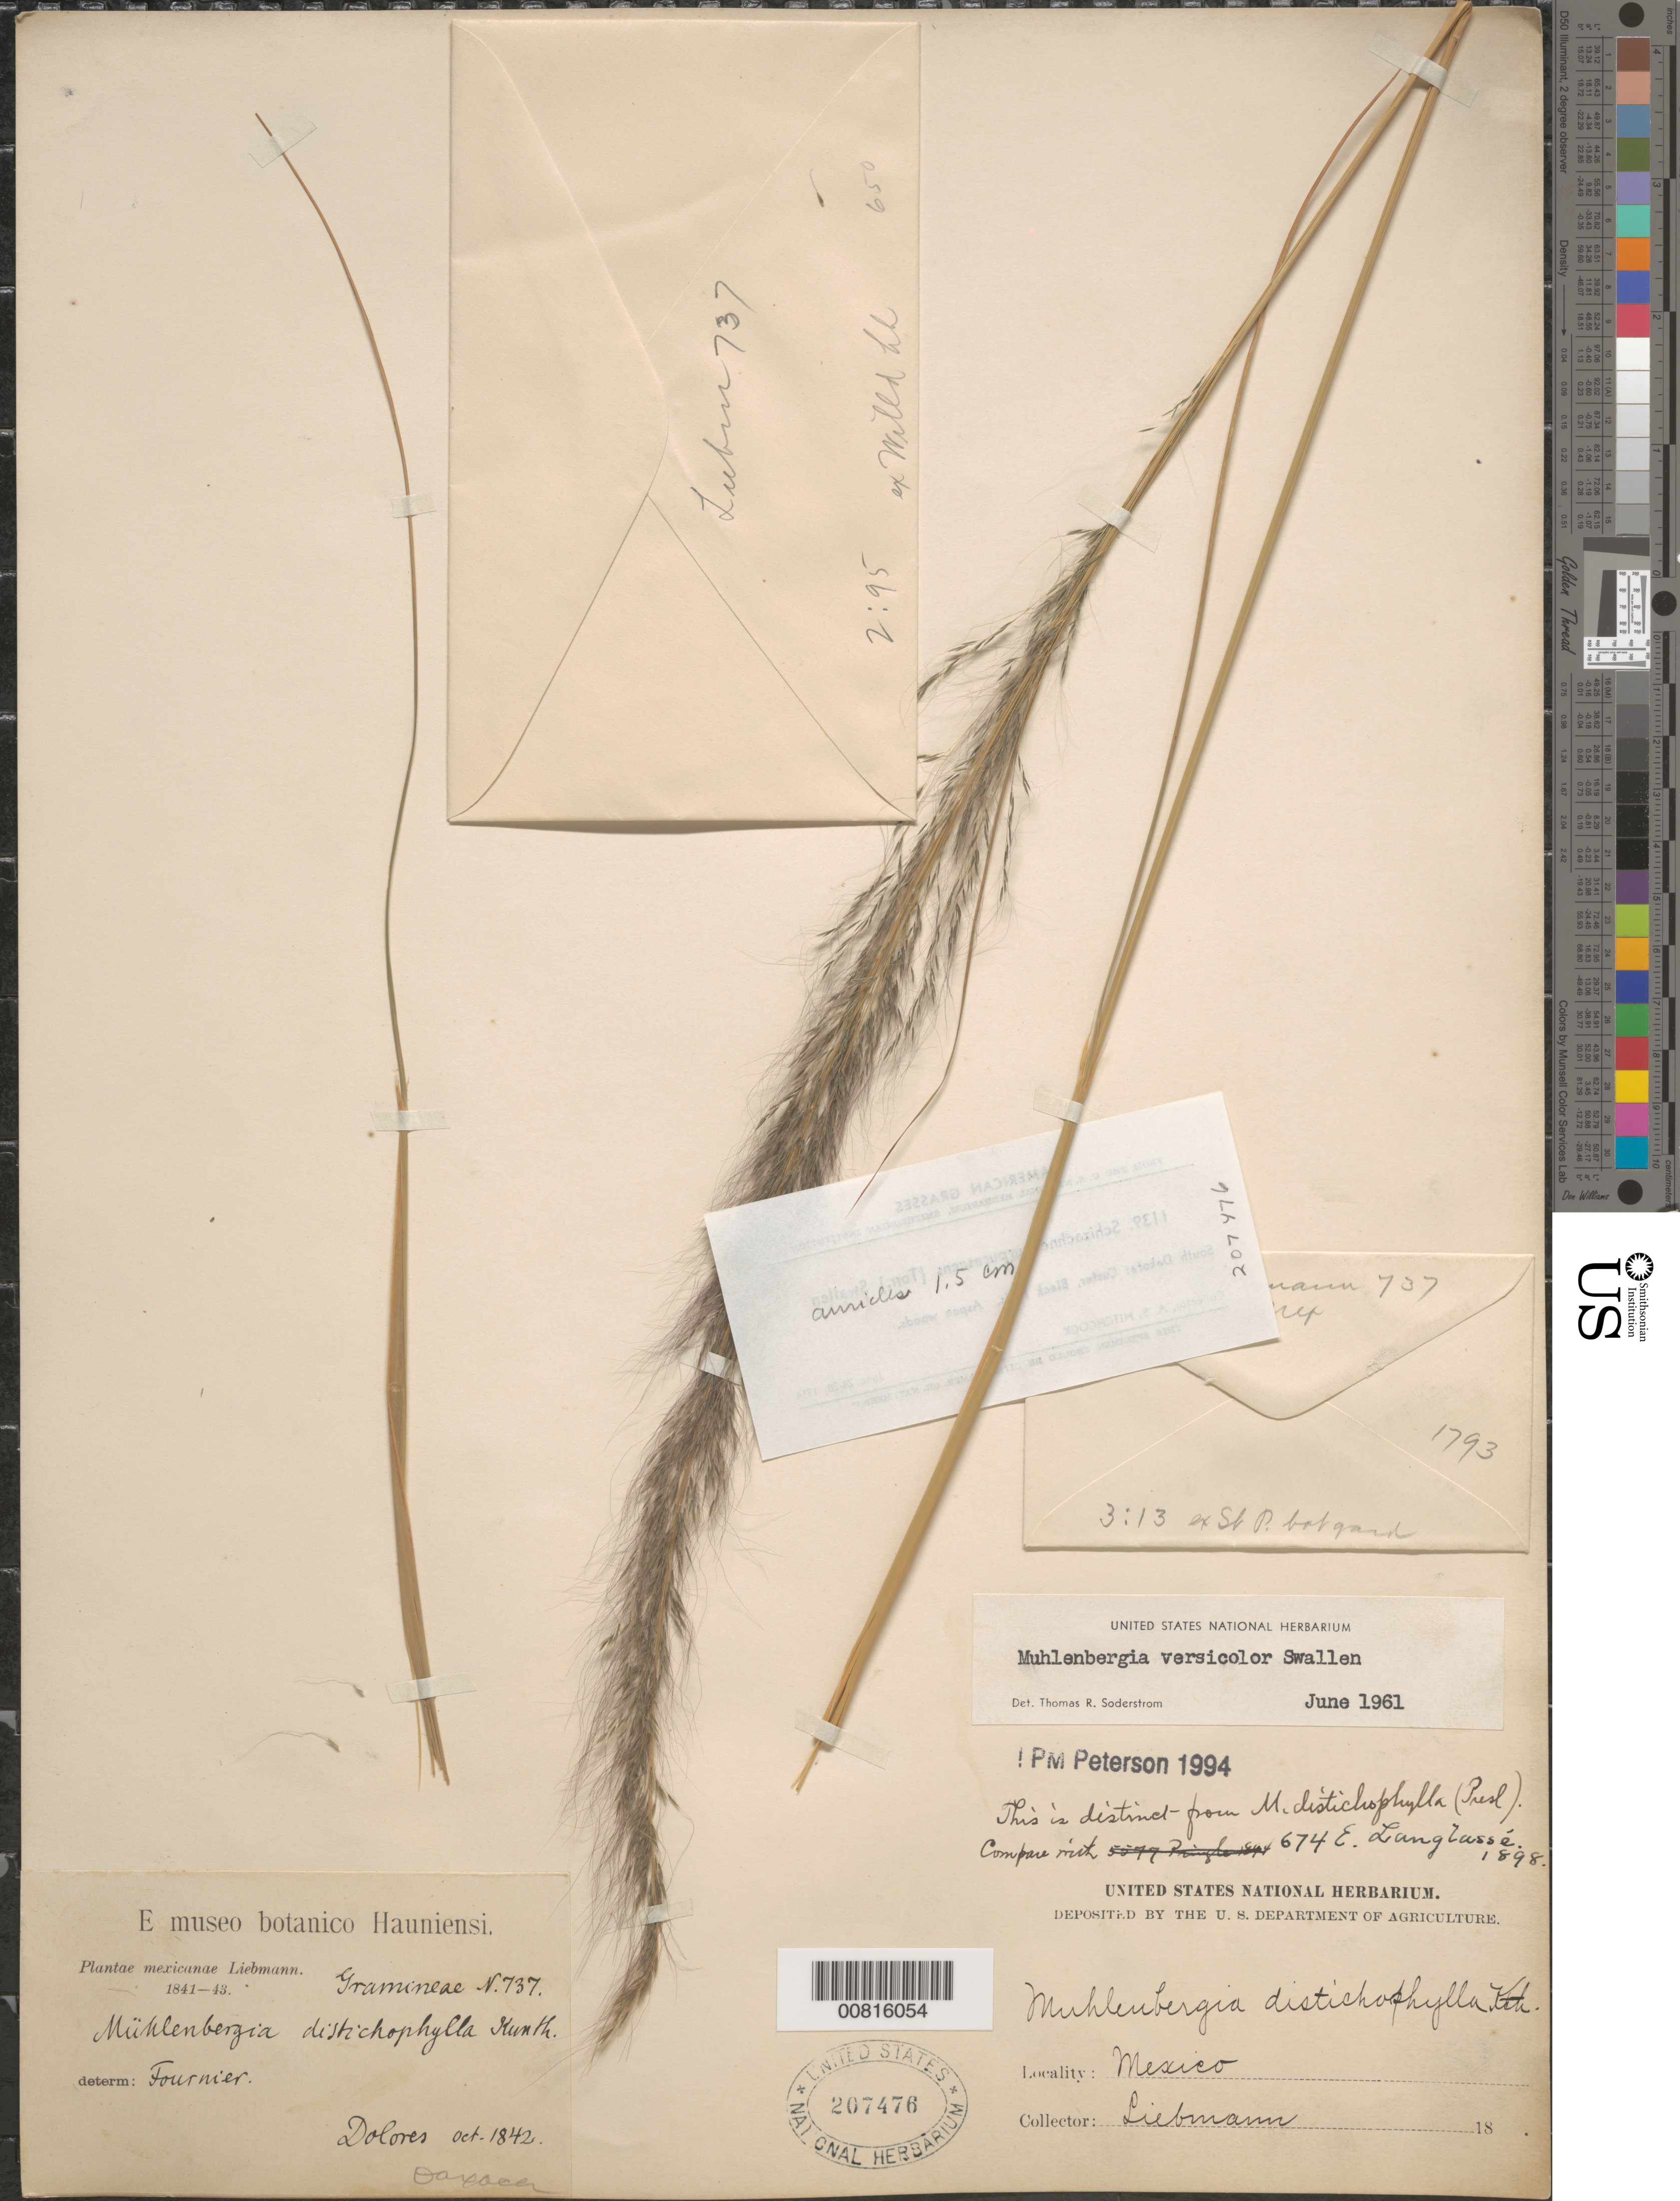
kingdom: Plantae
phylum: Tracheophyta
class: Liliopsida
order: Poales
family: Poaceae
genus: Muhlenbergia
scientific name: Muhlenbergia versicolor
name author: Swallen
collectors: F. M. Liebmann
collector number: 674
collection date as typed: Oct 1842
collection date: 1842-10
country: Mexico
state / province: Oaxaca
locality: Mina de Dolores, Dept. of Oax.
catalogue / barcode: US 207476